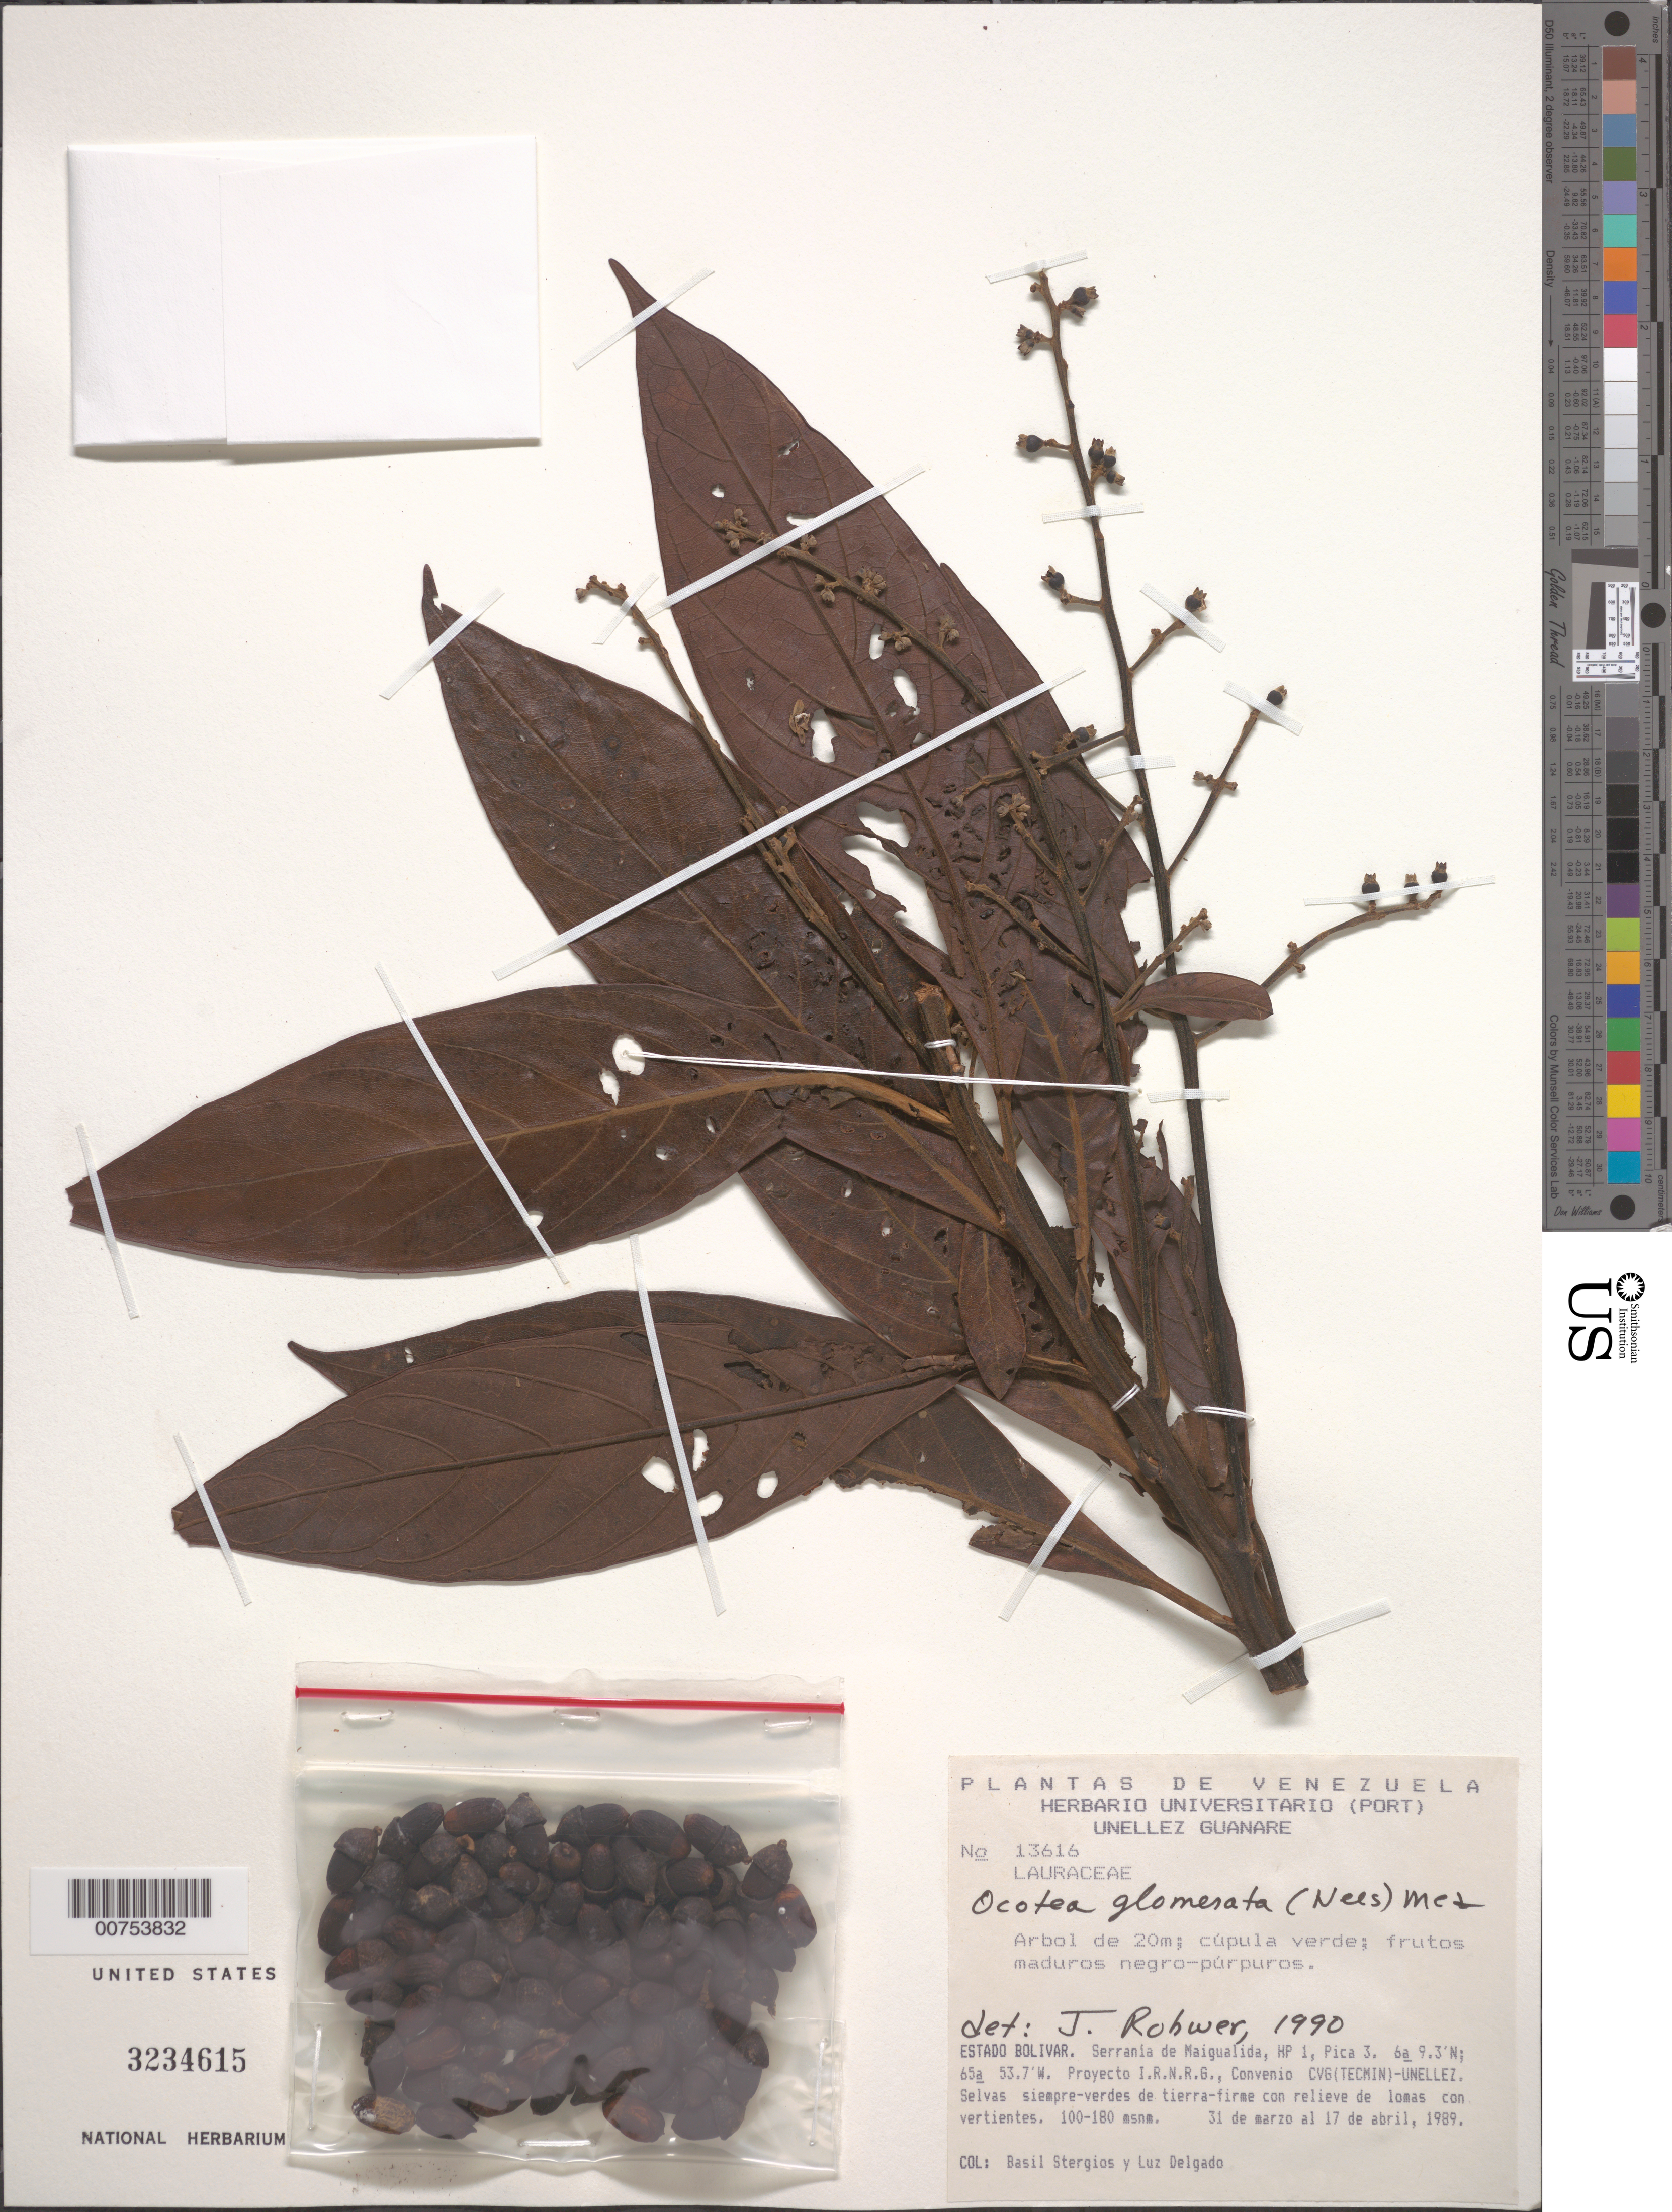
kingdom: Plantae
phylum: Tracheophyta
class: Magnoliopsida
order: Laurales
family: Lauraceae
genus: Ocotea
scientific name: Ocotea glomerata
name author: (Nees) Mez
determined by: Rohwer, J. G.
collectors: B. G. Stergios & L. Delgado V.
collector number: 13616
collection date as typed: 31-Mar-89 to 17-Apr-89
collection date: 1989-03-31/1989-04-17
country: Venezuela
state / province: Bolívar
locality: Serrania Maigualida, E del río Caura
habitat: Selvas siempre verdes de tierra firme con relieve de lomas con vertientes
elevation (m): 100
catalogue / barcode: US 3234615